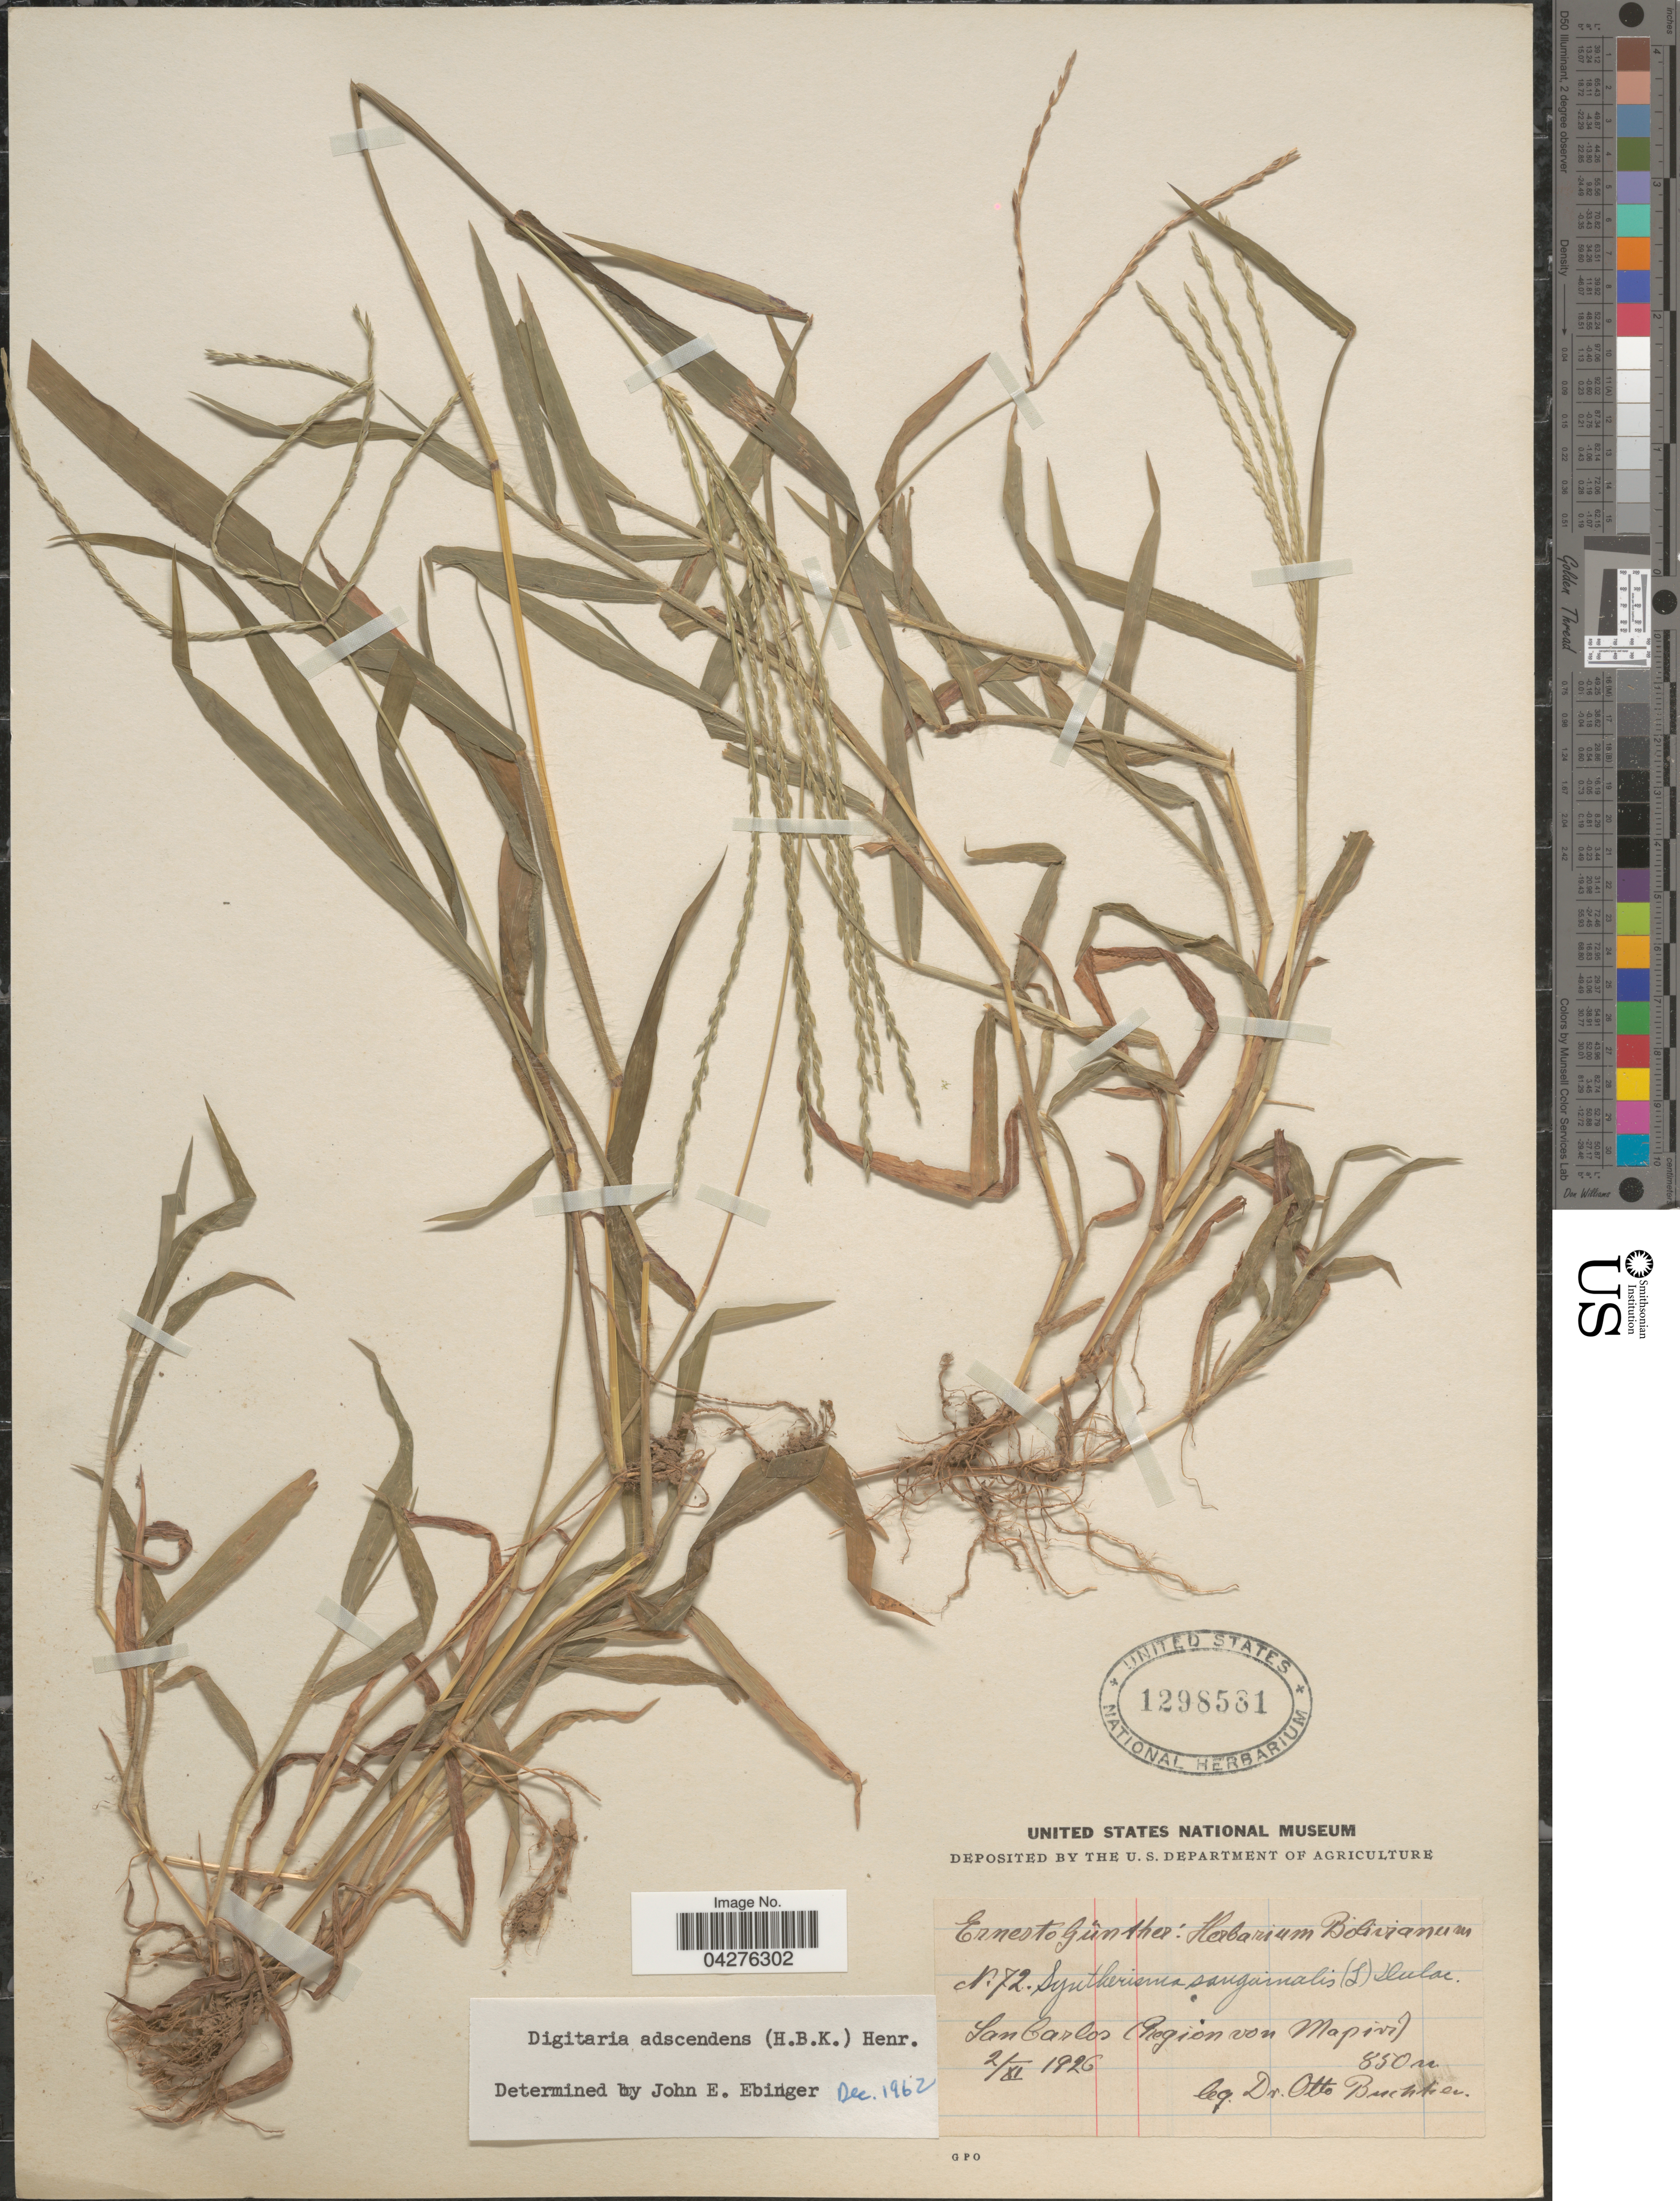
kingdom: Plantae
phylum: Tracheophyta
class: Liliopsida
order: Poales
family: Poaceae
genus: Digitaria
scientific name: Digitaria ciliaris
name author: (Retz.) Koeler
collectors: O. Buchtien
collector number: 72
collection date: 1926-11-02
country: Bolivia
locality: San Carlos (Region von Mapiri).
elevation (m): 850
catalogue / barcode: US 1298581